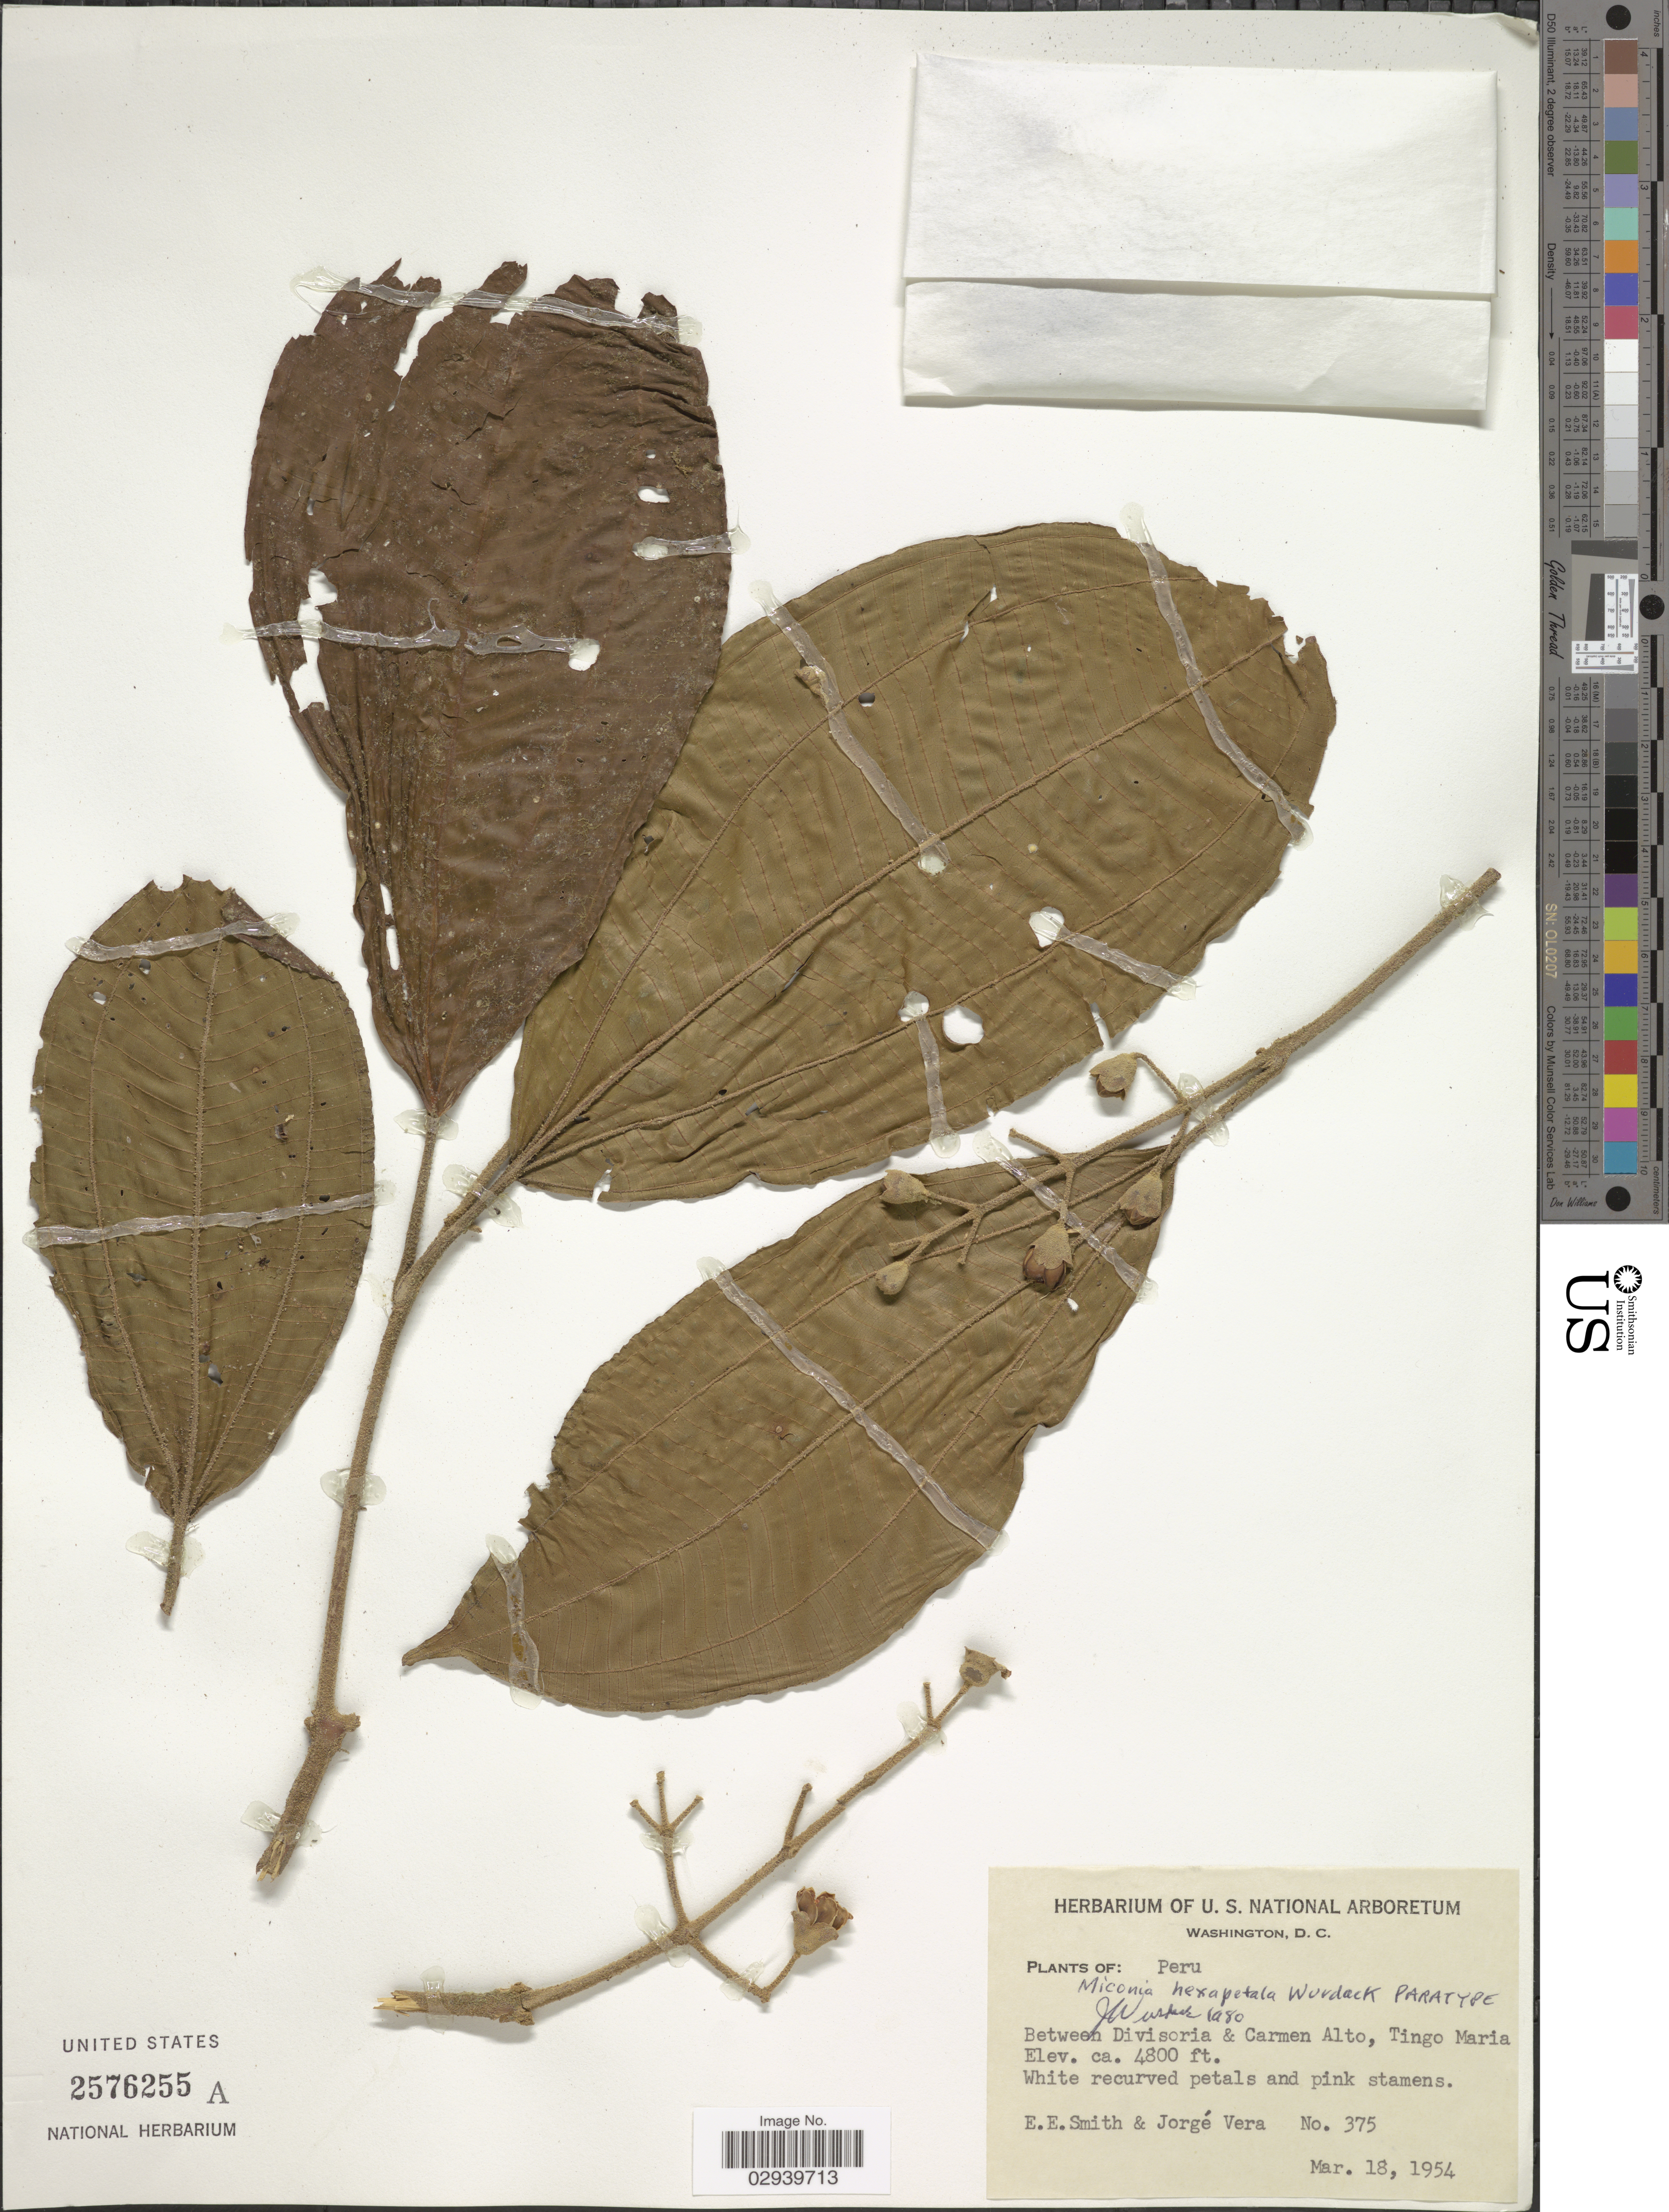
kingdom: Plantae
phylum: Tracheophyta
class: Magnoliopsida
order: Myrtales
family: Melastomataceae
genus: Miconia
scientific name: Miconia hexapetala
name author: Wurdack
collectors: E. E. Smith & J. Vera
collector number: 375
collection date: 1954-03-18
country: Peru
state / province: Huánuco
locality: Between Divisoria & Carmen Alto, Tingo Maria.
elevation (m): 1463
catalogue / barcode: US 2576255A